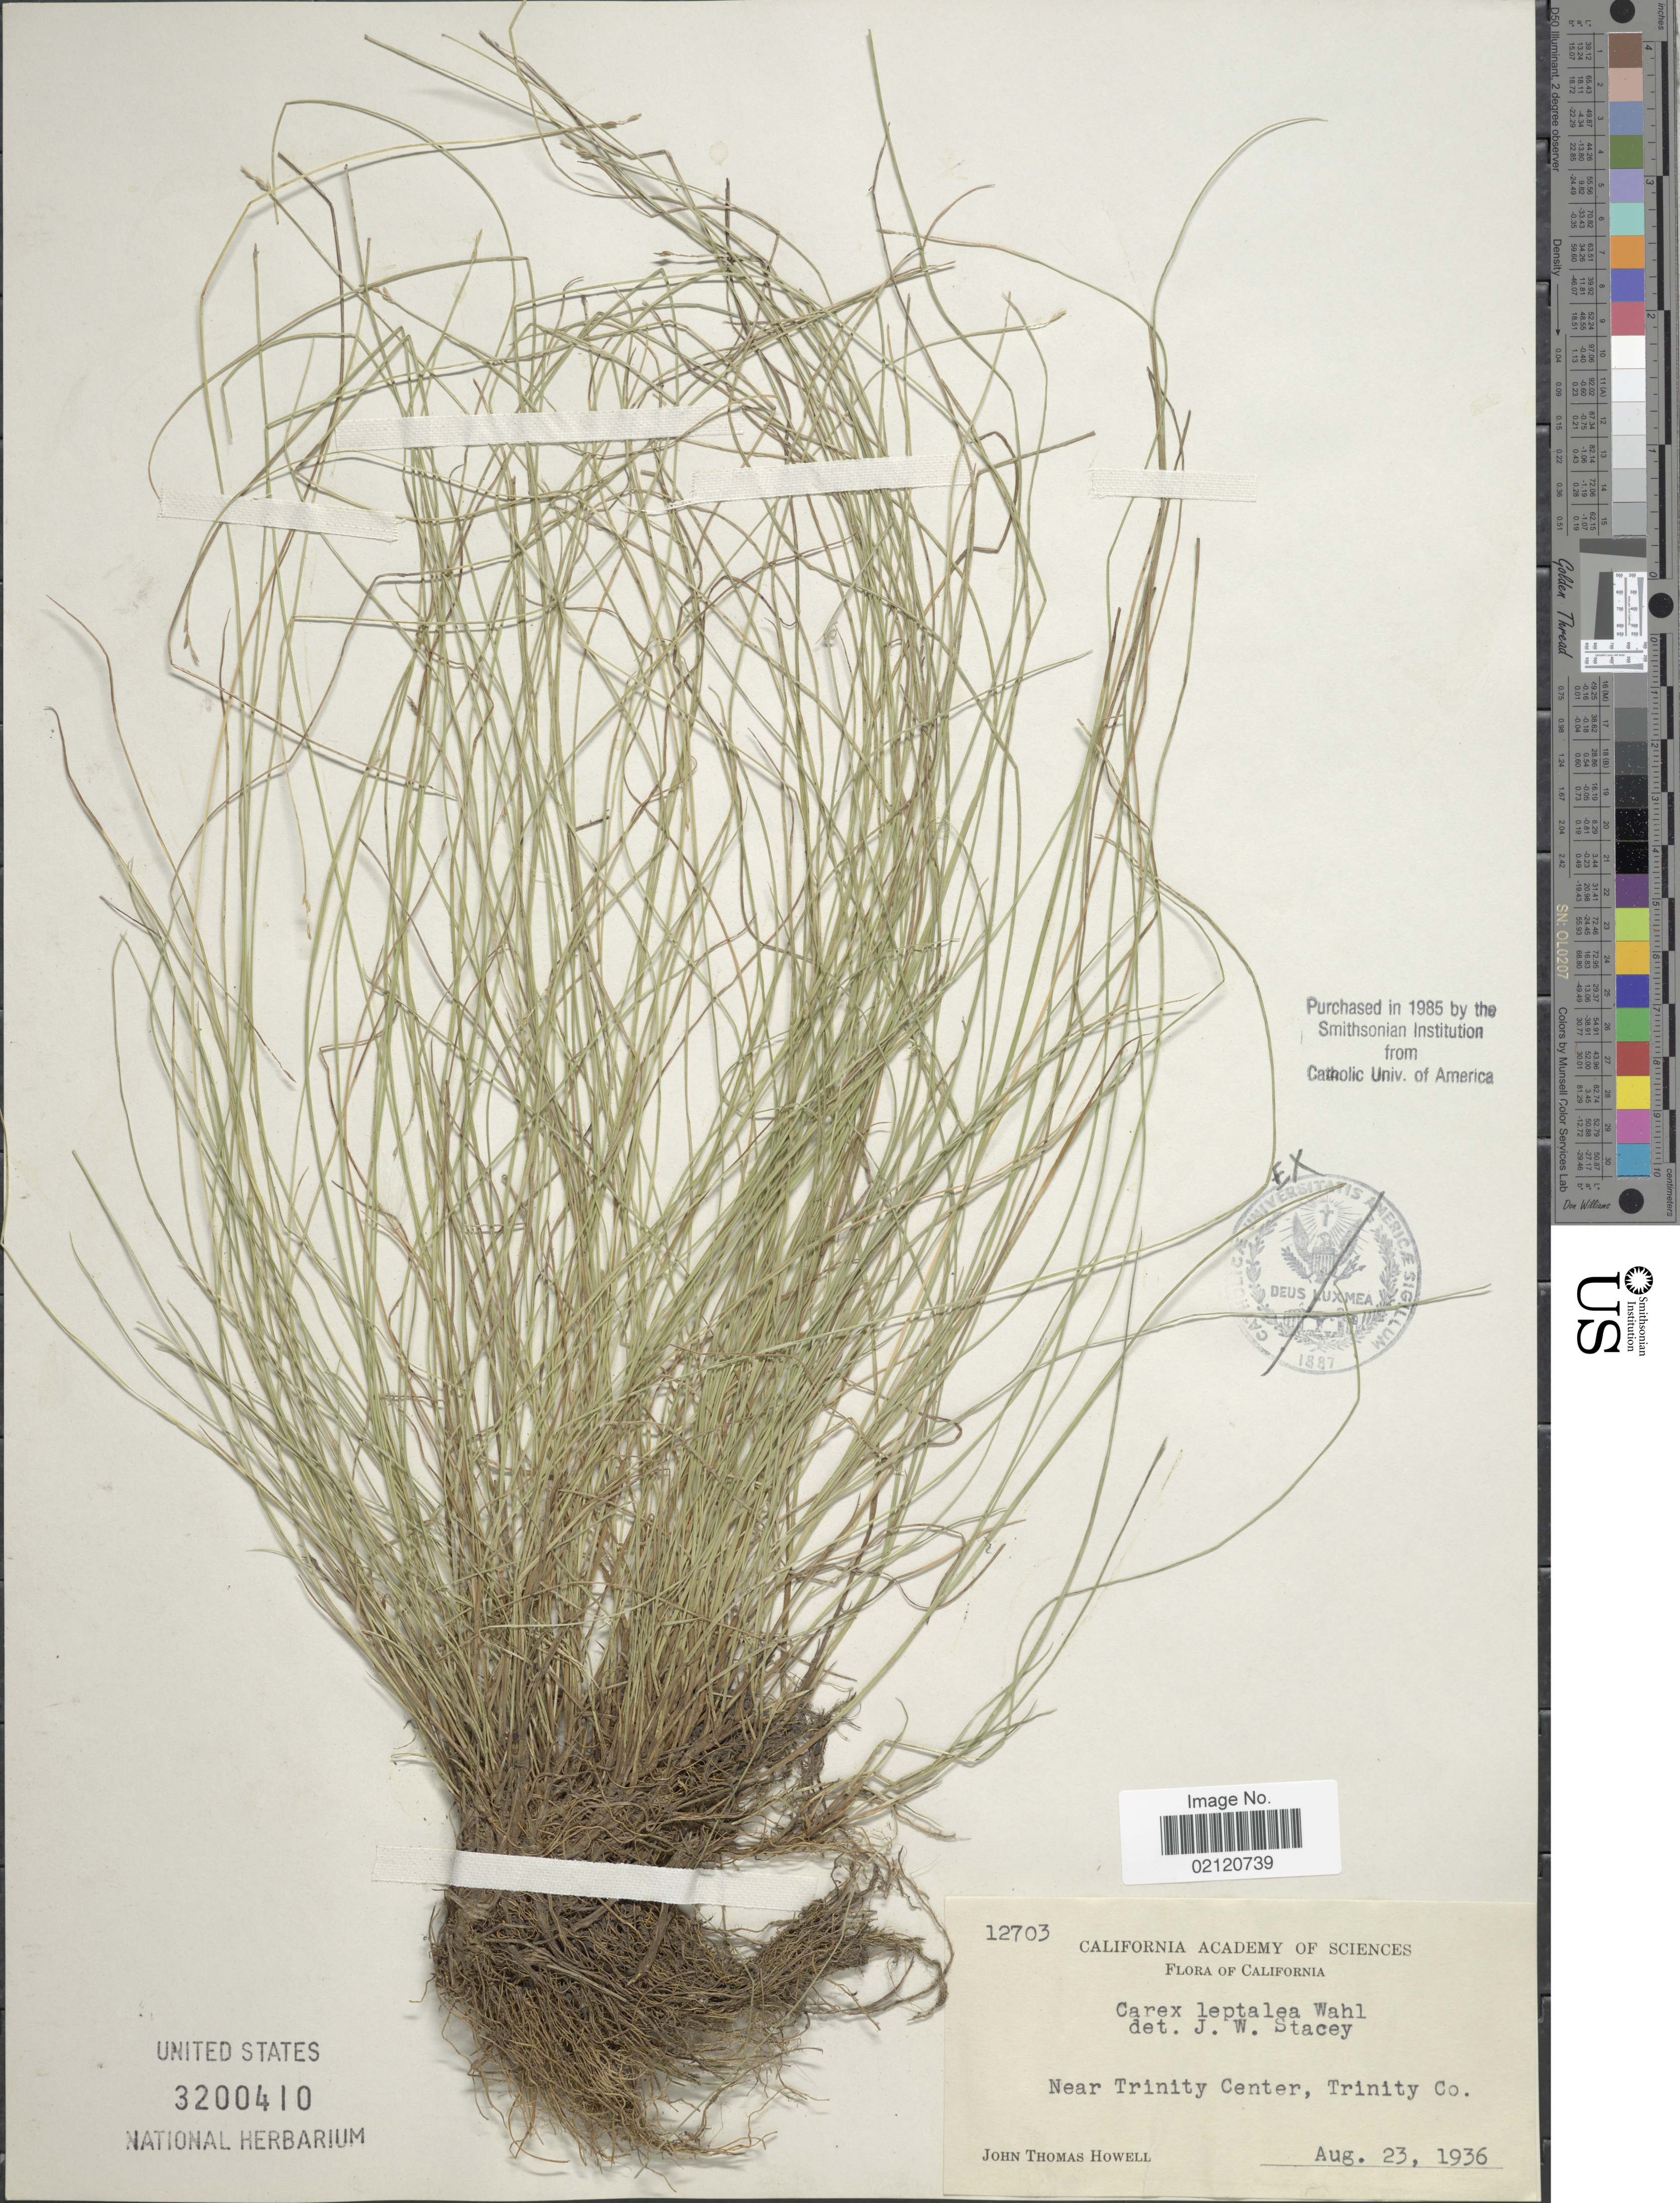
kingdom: Plantae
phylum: Tracheophyta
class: Liliopsida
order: Poales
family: Cyperaceae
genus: Carex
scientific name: Carex leptalea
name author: Wahlenb.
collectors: J. T. Howell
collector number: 12703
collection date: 1936-08-23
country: United States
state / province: California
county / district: Trinity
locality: Near Trinity Center, Trinity Co.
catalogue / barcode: US 3200410